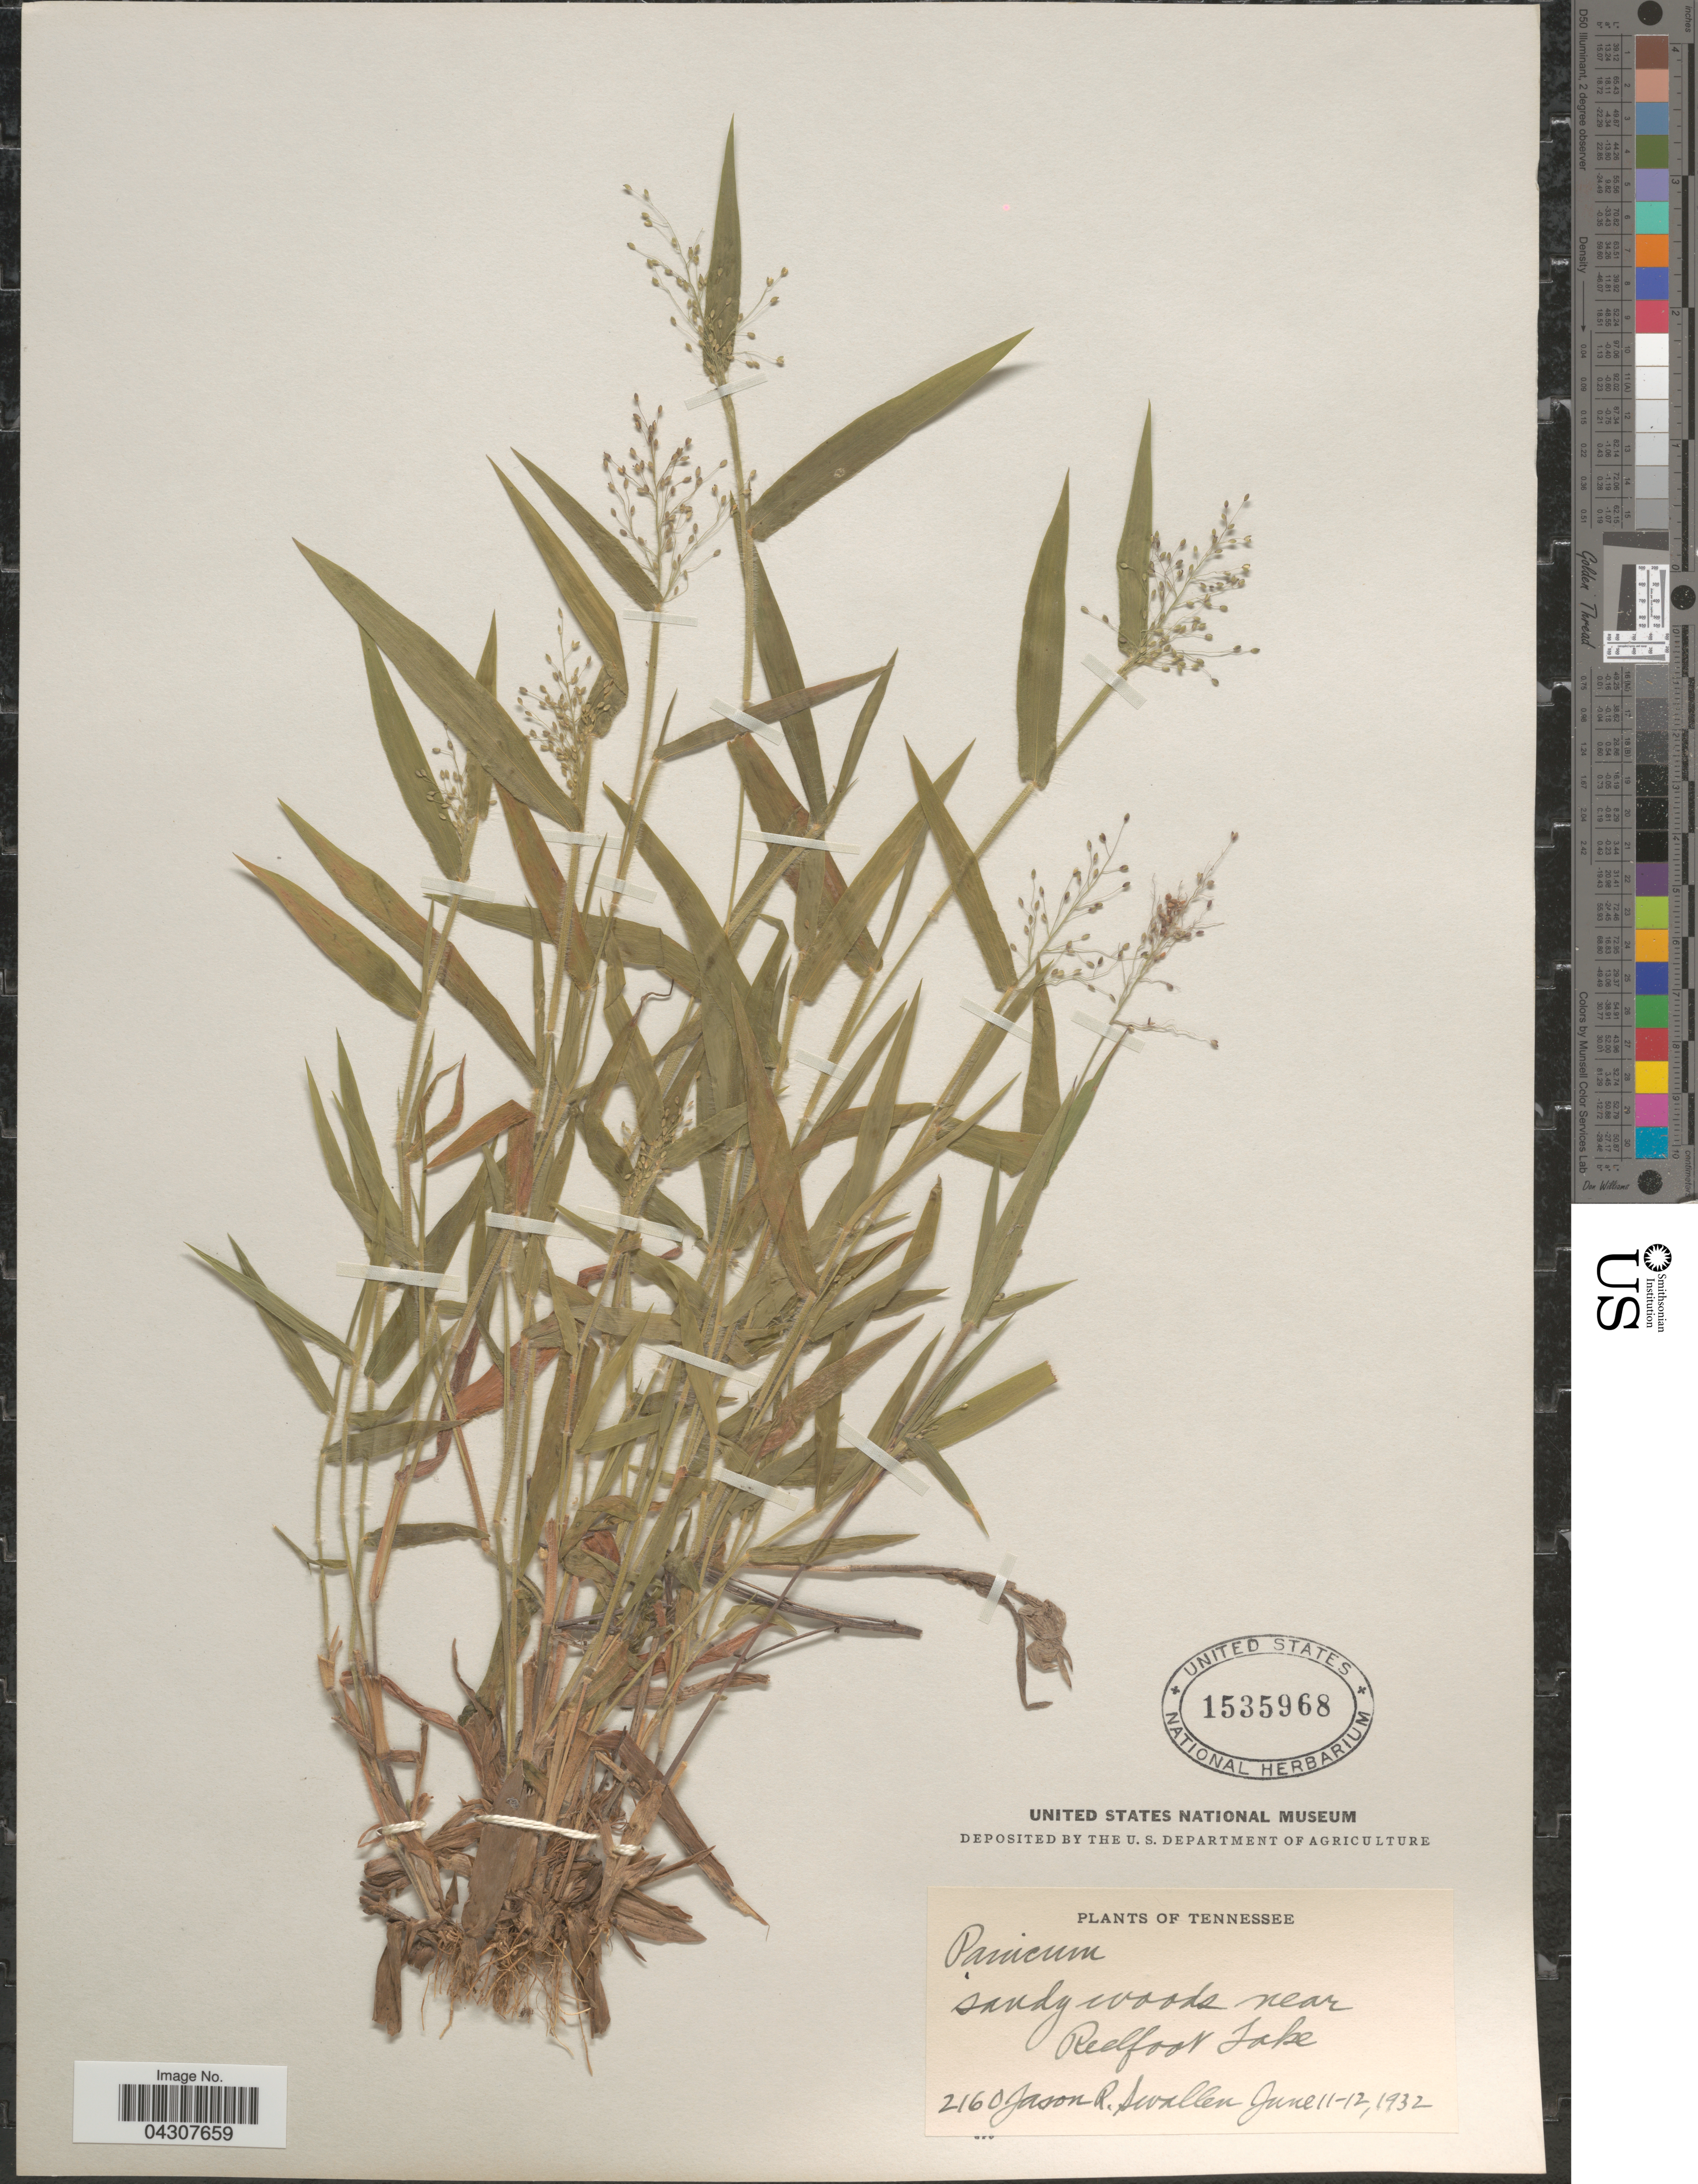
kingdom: Plantae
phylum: Tracheophyta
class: Liliopsida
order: Poales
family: Poaceae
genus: Dichanthelium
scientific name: Dichanthelium acuminatum var. acuminatum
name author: (Sw.) Gould & C.A. Clark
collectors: J. R. Swallen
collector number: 2160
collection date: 1932-06-11/1932-06-12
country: United States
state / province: Tennessee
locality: Sandy woods near Reelfoot Lake.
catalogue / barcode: US 1535968